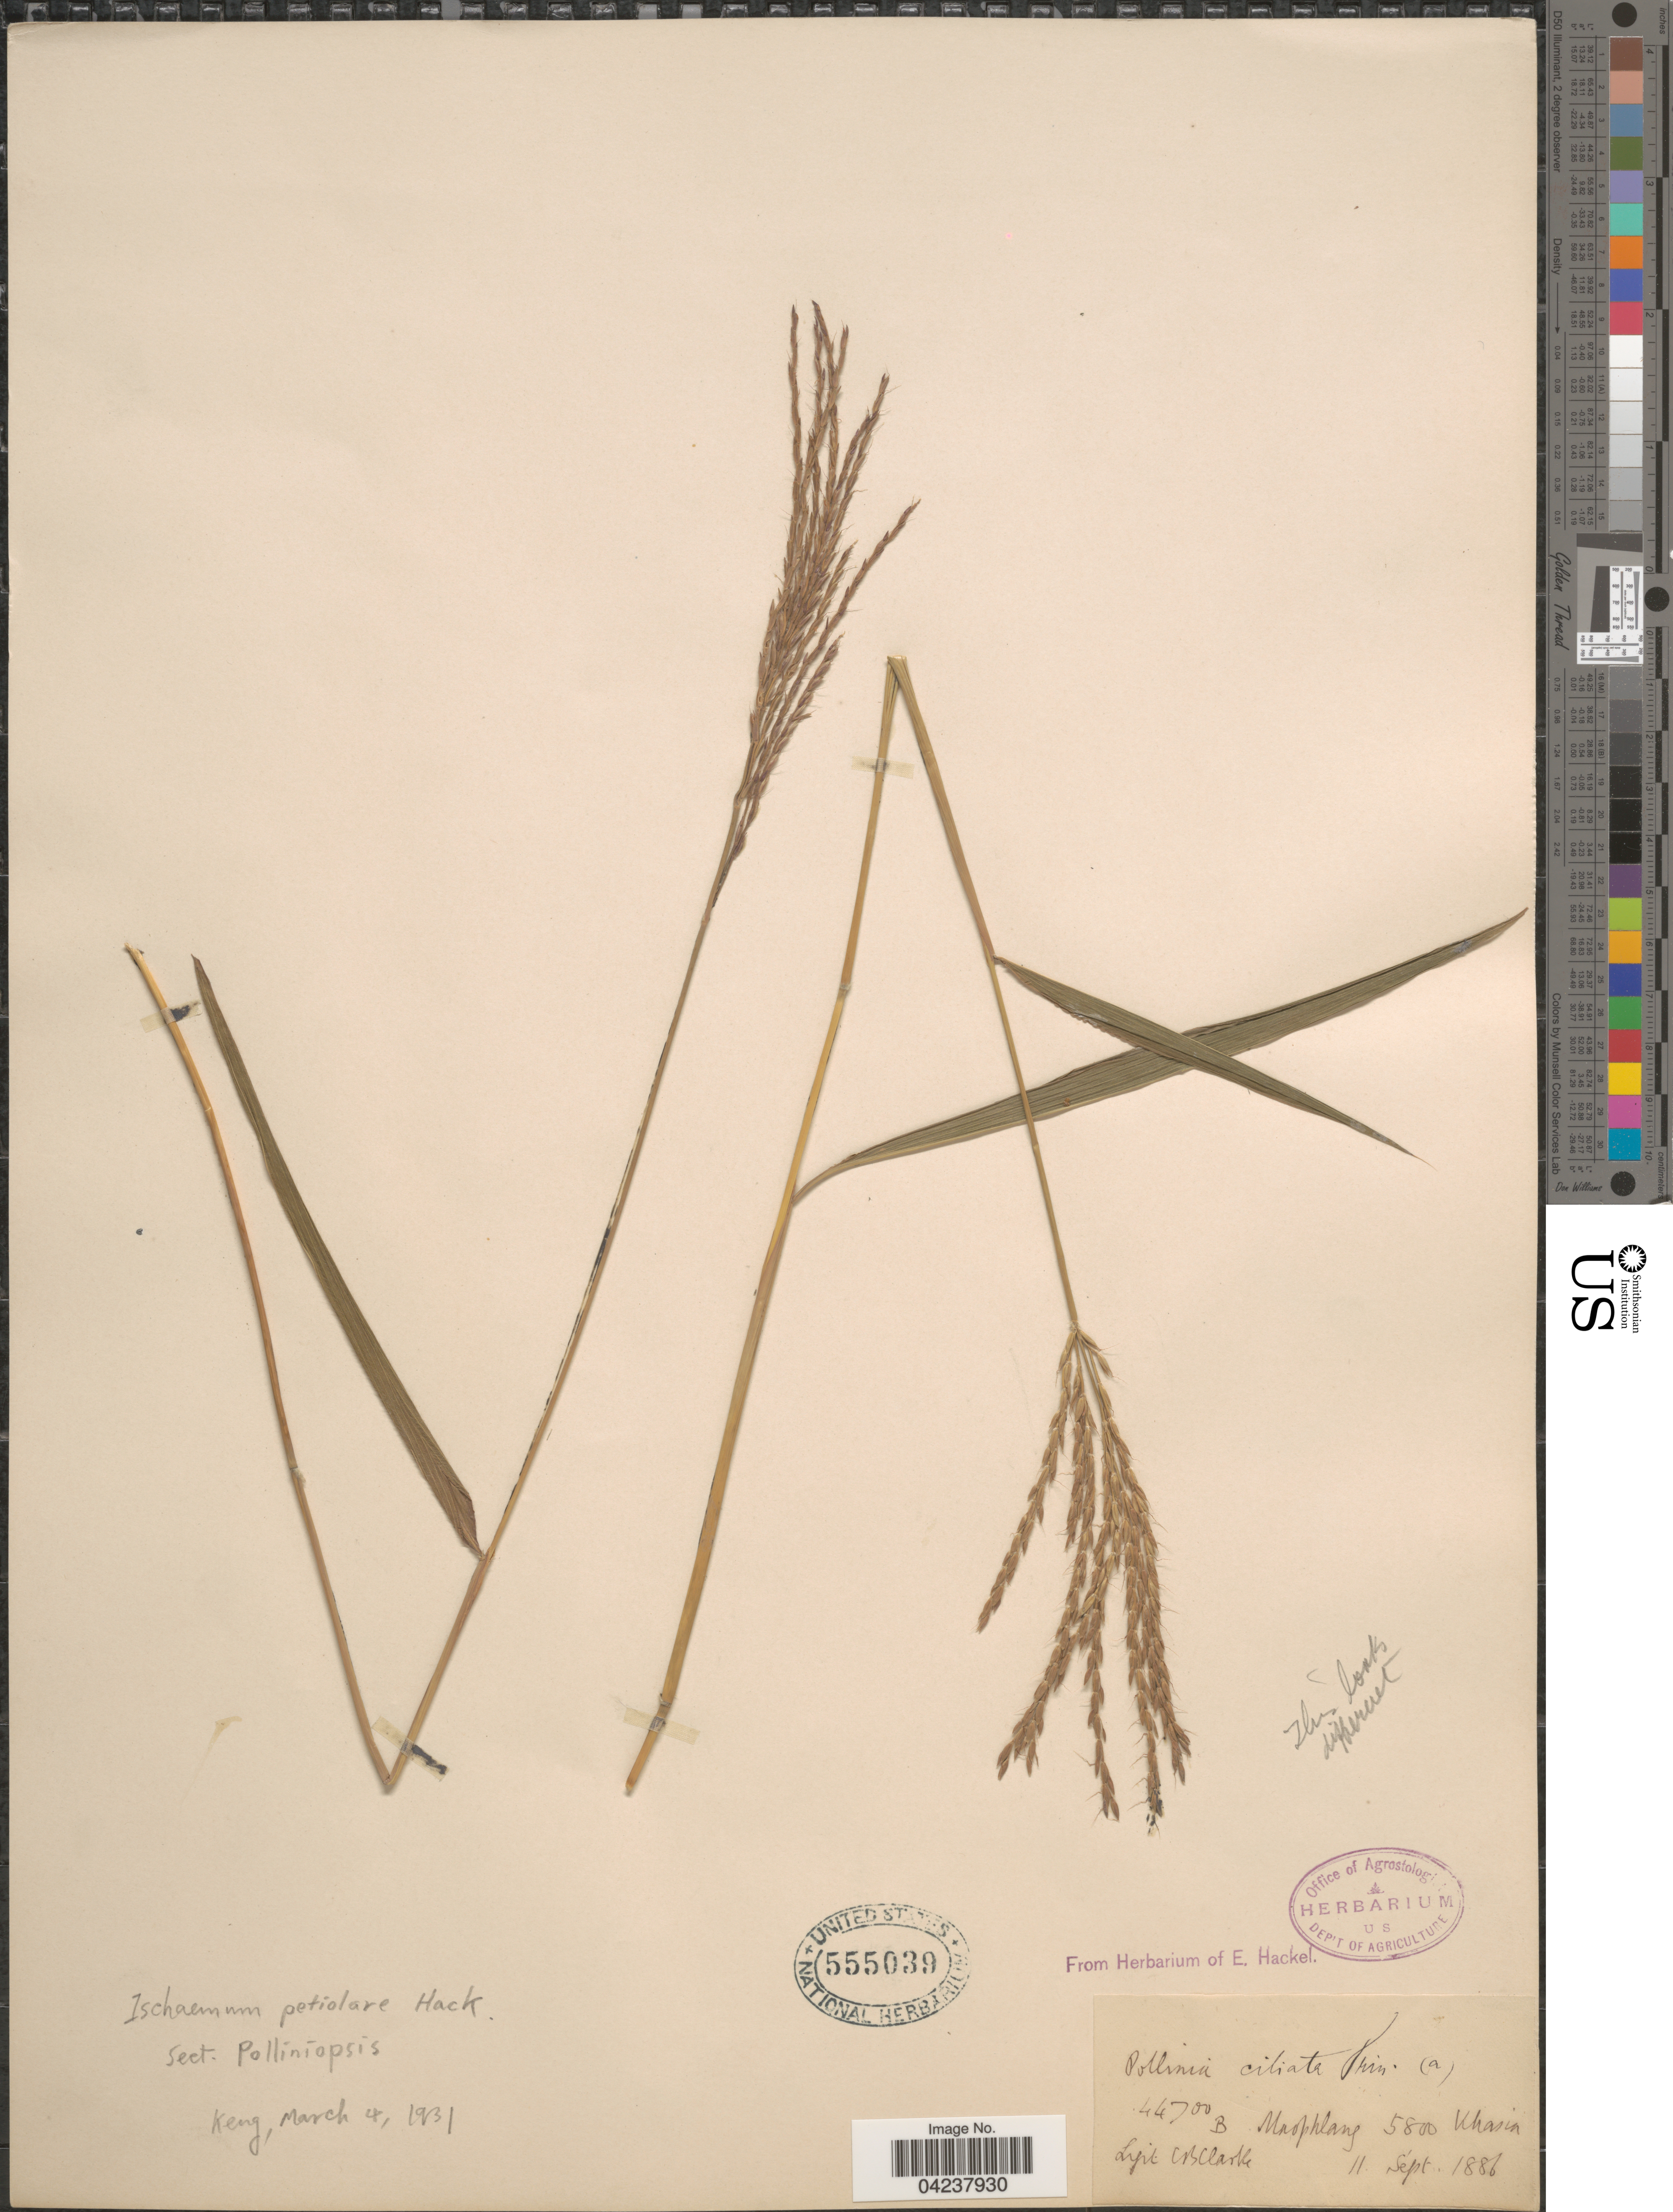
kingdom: Plantae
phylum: Tracheophyta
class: Liliopsida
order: Poales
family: Poaceae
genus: Microstegium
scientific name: Microstegium petiolare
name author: (Trin.) Bor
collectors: -- Keng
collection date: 1931-03-04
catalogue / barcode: US 555039-2